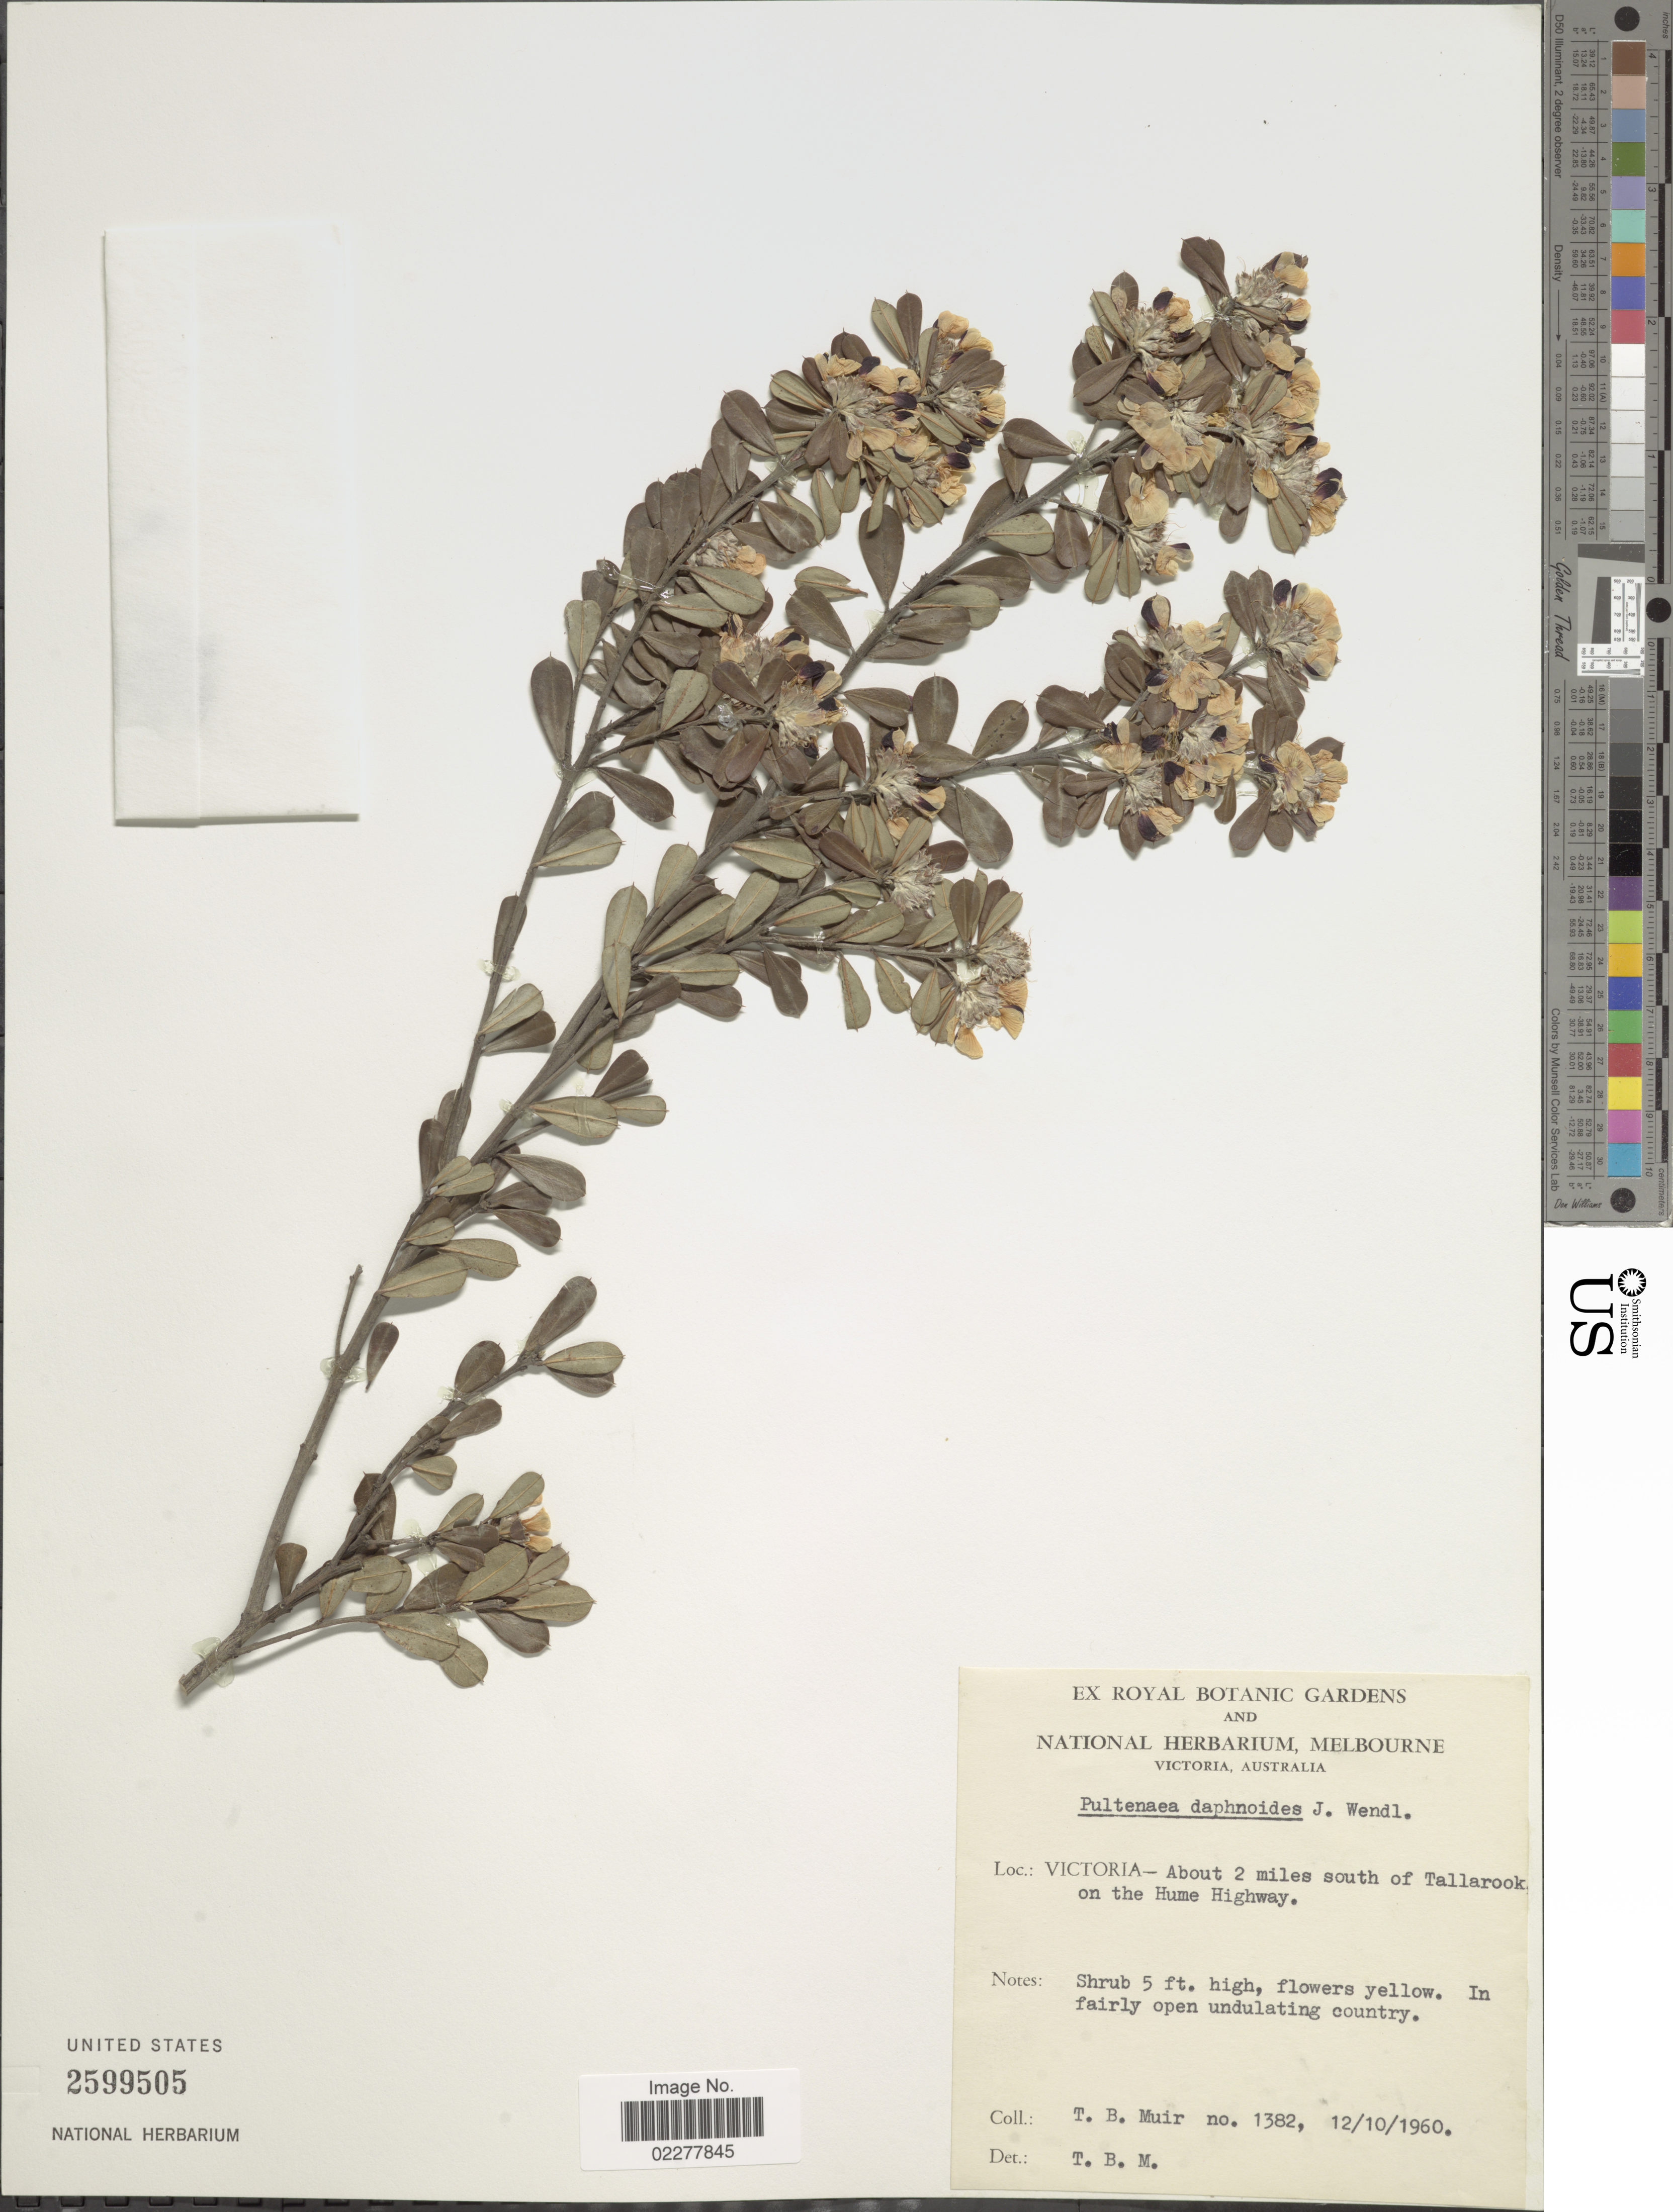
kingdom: Plantae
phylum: Tracheophyta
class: Magnoliopsida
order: Fabales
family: Fabaceae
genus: Pultenaea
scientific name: Pultenaea daphnoides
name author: J.C. Wendl.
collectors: T. Muir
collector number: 1382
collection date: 1960-10-12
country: Australia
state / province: Victoria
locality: Victoria - About 2 miles south of Tallarook on the Hume Highway.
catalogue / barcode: US 2599505